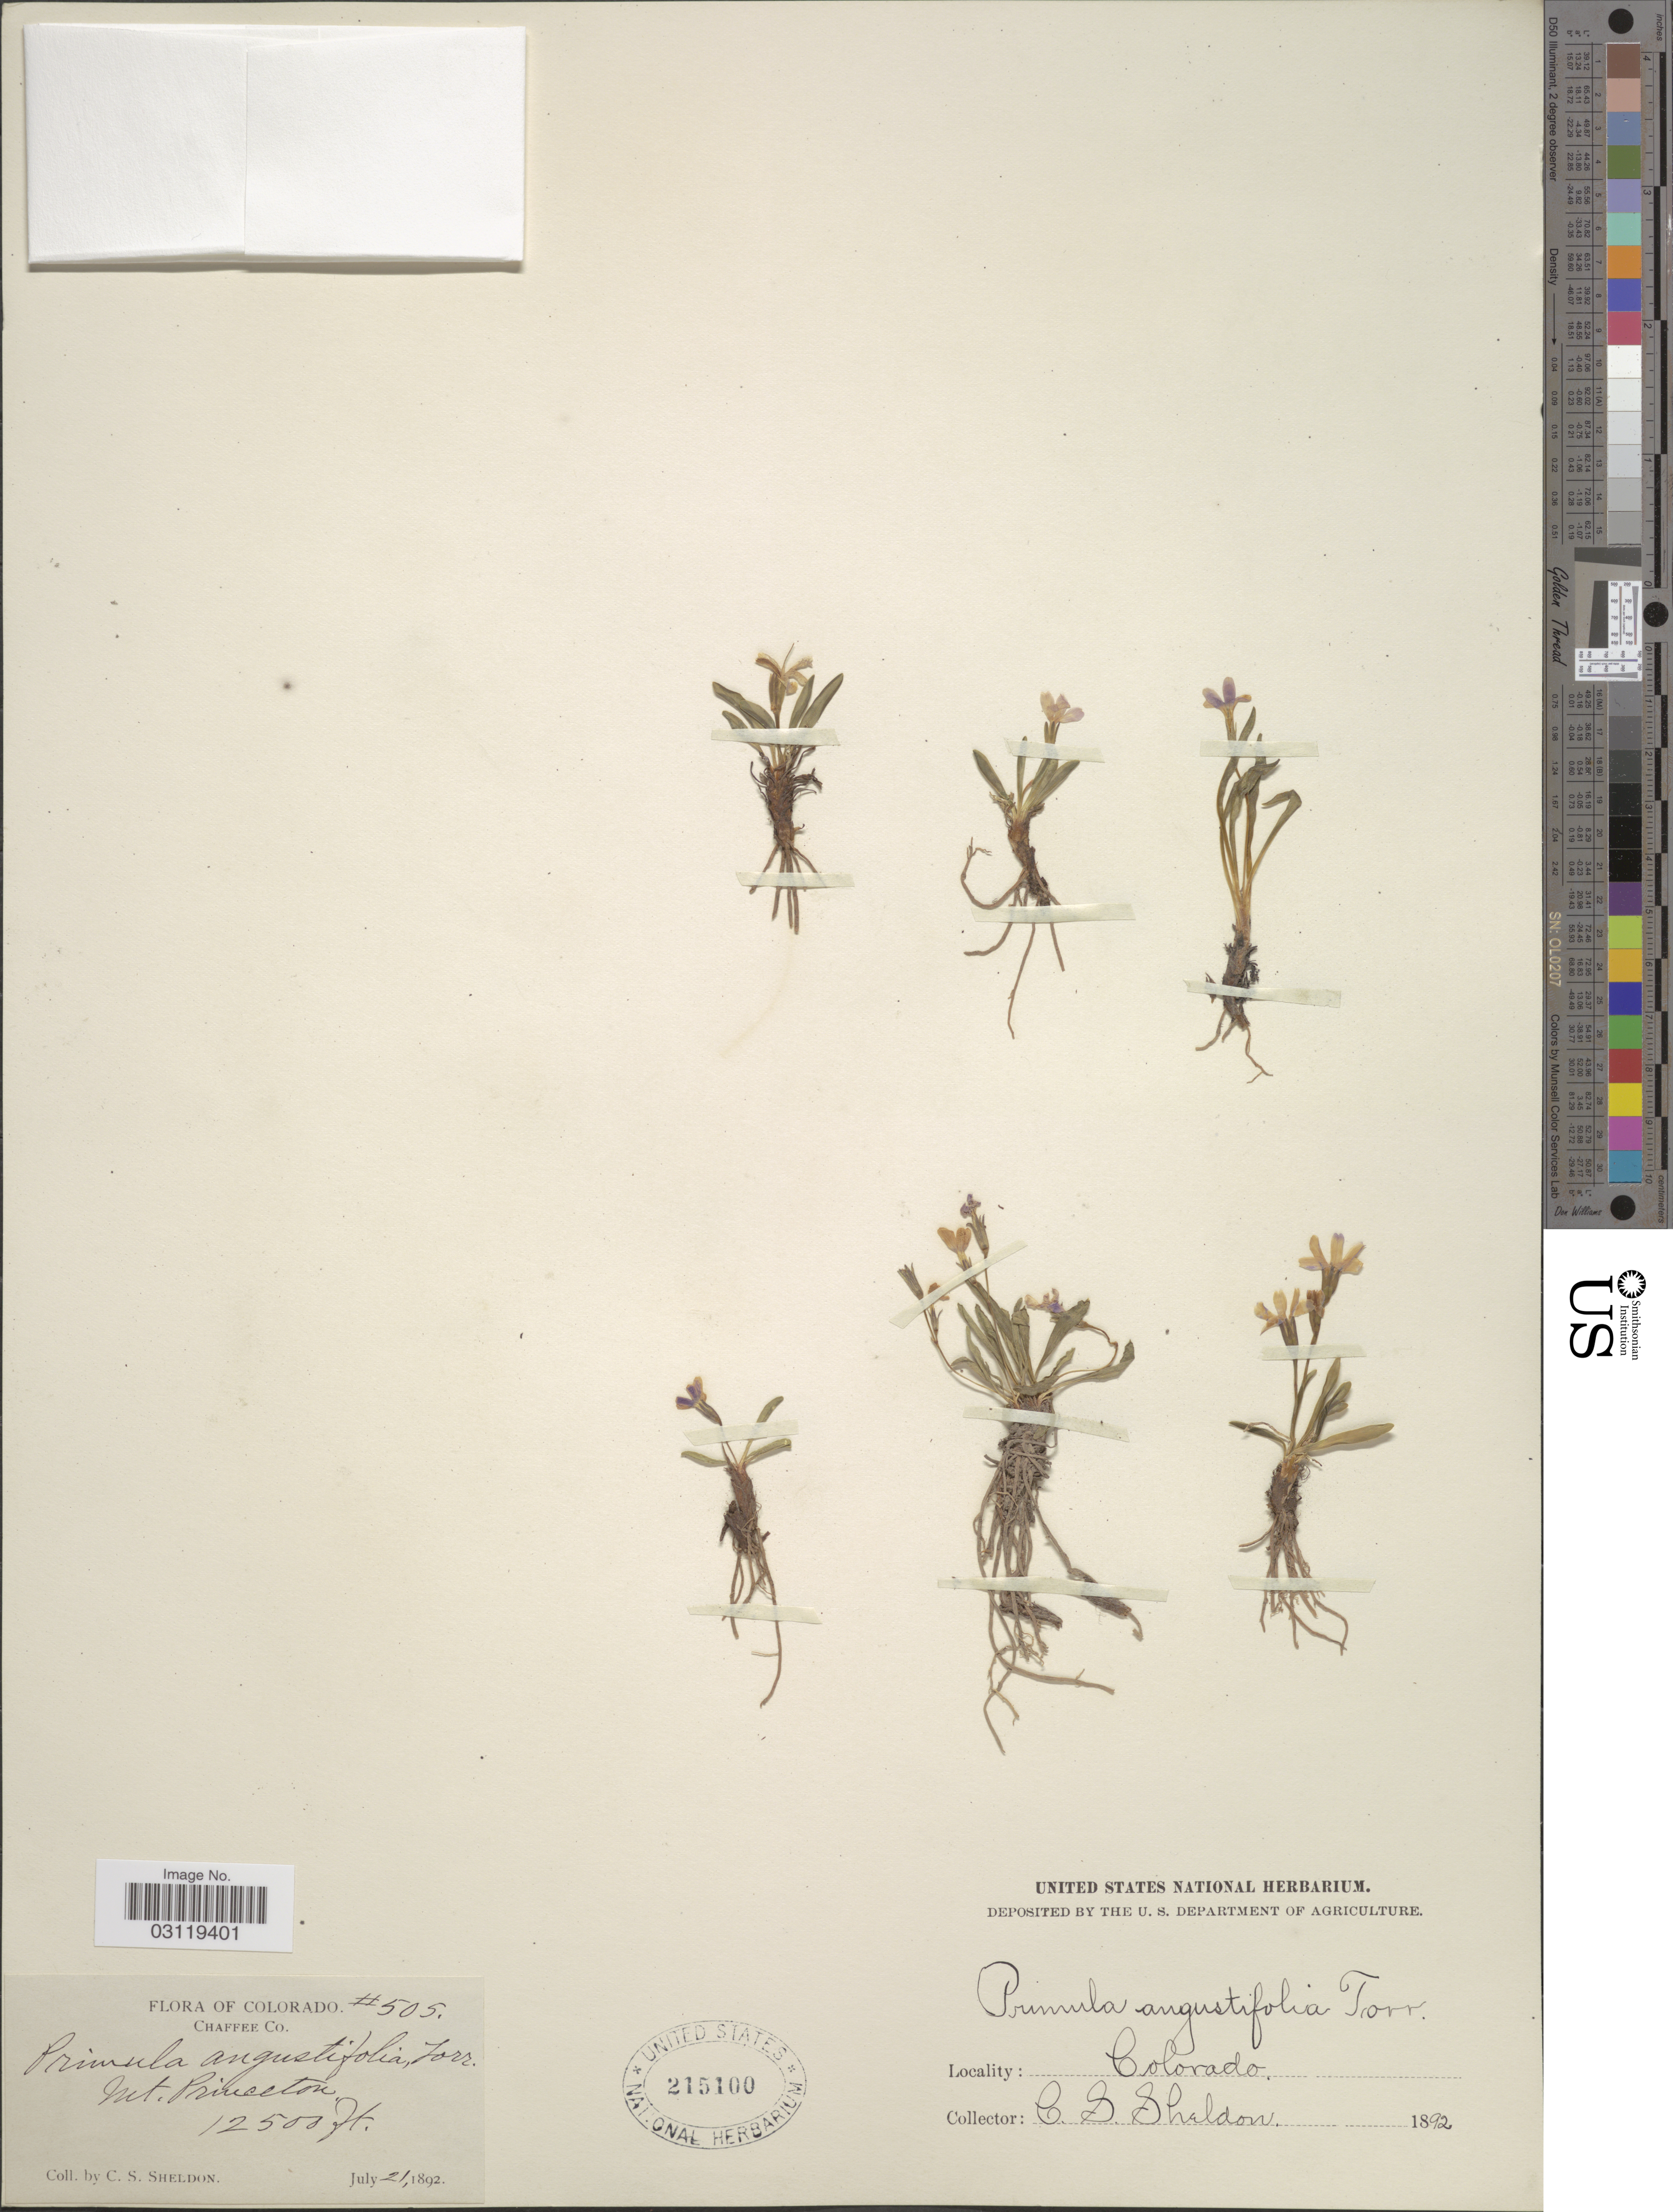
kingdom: Plantae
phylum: Tracheophyta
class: Magnoliopsida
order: Ericales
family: Primulaceae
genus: Primula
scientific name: Primula angustifolia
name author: Torr.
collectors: C. S. Sheldon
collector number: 505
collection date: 1892-07-21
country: United States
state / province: Colorado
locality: Chaffee Co. Mt. Princeton.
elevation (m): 3810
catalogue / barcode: US 215100